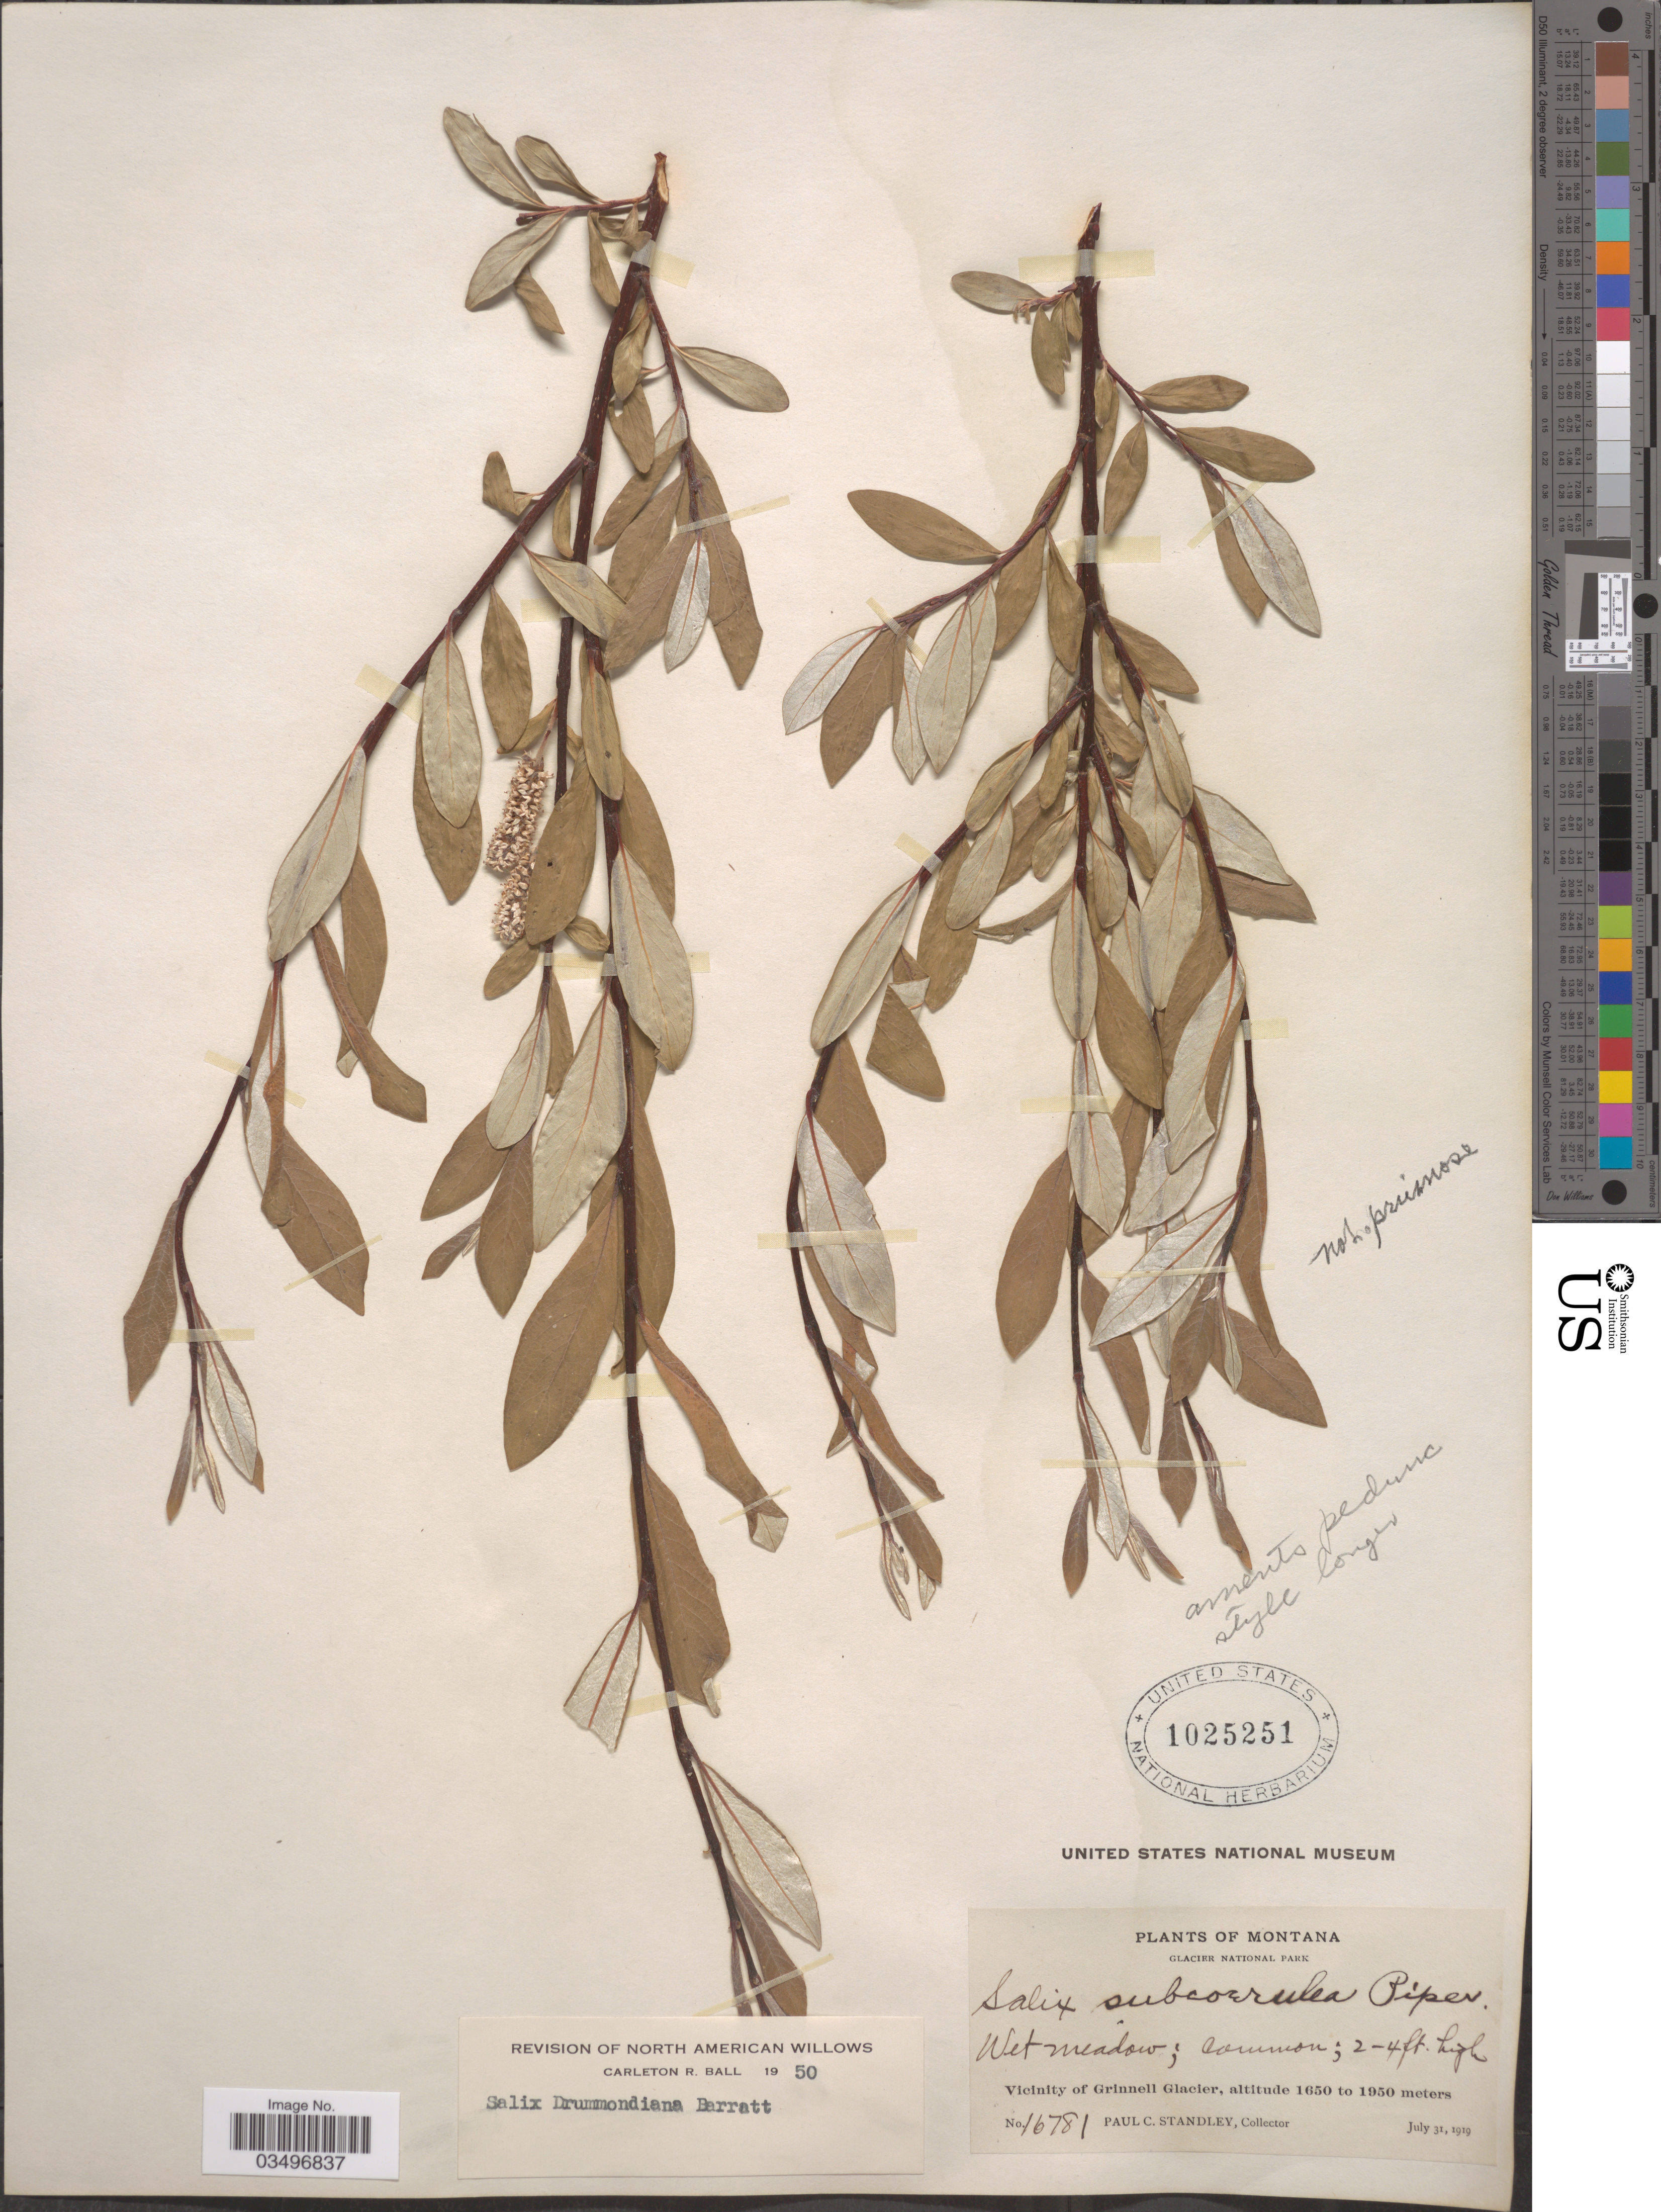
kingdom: Plantae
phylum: Tracheophyta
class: Magnoliopsida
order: Malpighiales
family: Salicaceae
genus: Salix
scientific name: Salix drummondiana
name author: Barratt ex Hook.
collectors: P. C. Standley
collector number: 16781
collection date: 1919-07-31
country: United States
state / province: Montana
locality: Glacier National Park. Vicinity of Grinnell Glacier.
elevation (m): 1650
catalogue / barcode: US 1025251